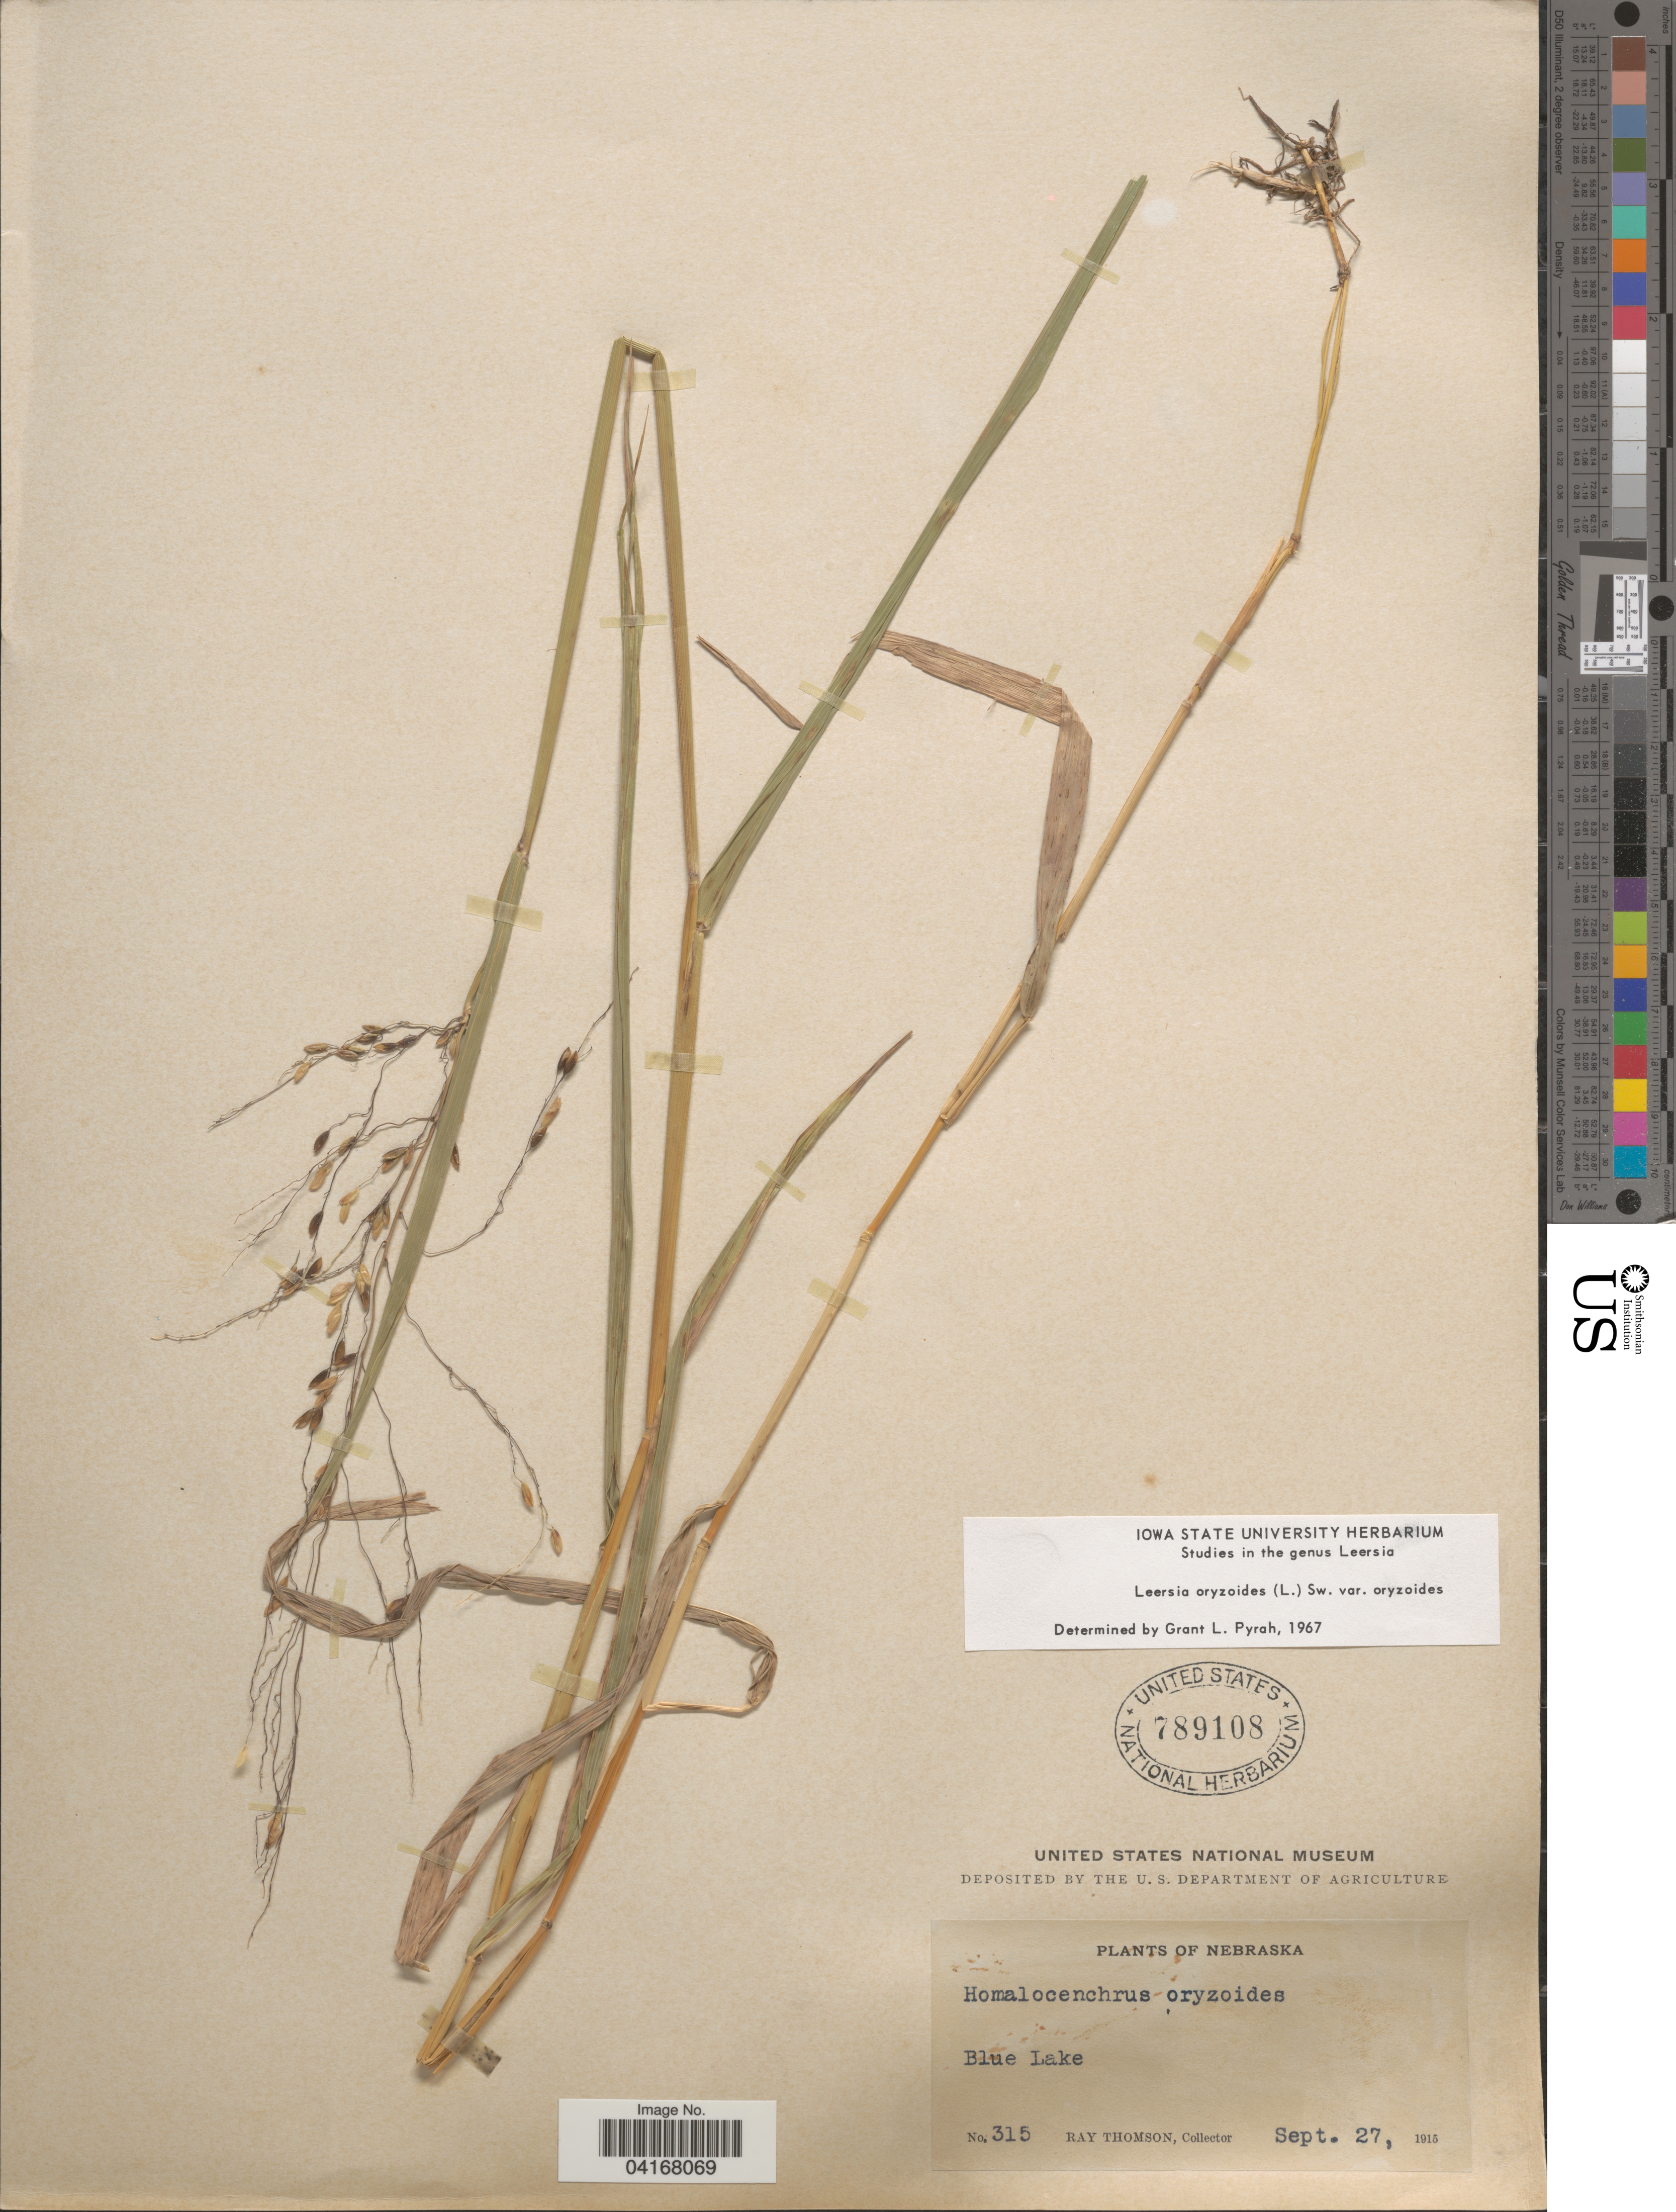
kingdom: Plantae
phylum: Tracheophyta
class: Liliopsida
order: Poales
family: Poaceae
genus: Leersia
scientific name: Leersia oryzoides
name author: (L.) Sw.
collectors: R. Thomson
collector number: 315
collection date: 1915-09-27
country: United States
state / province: Nebraska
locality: Blue Lake.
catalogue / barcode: US 789108